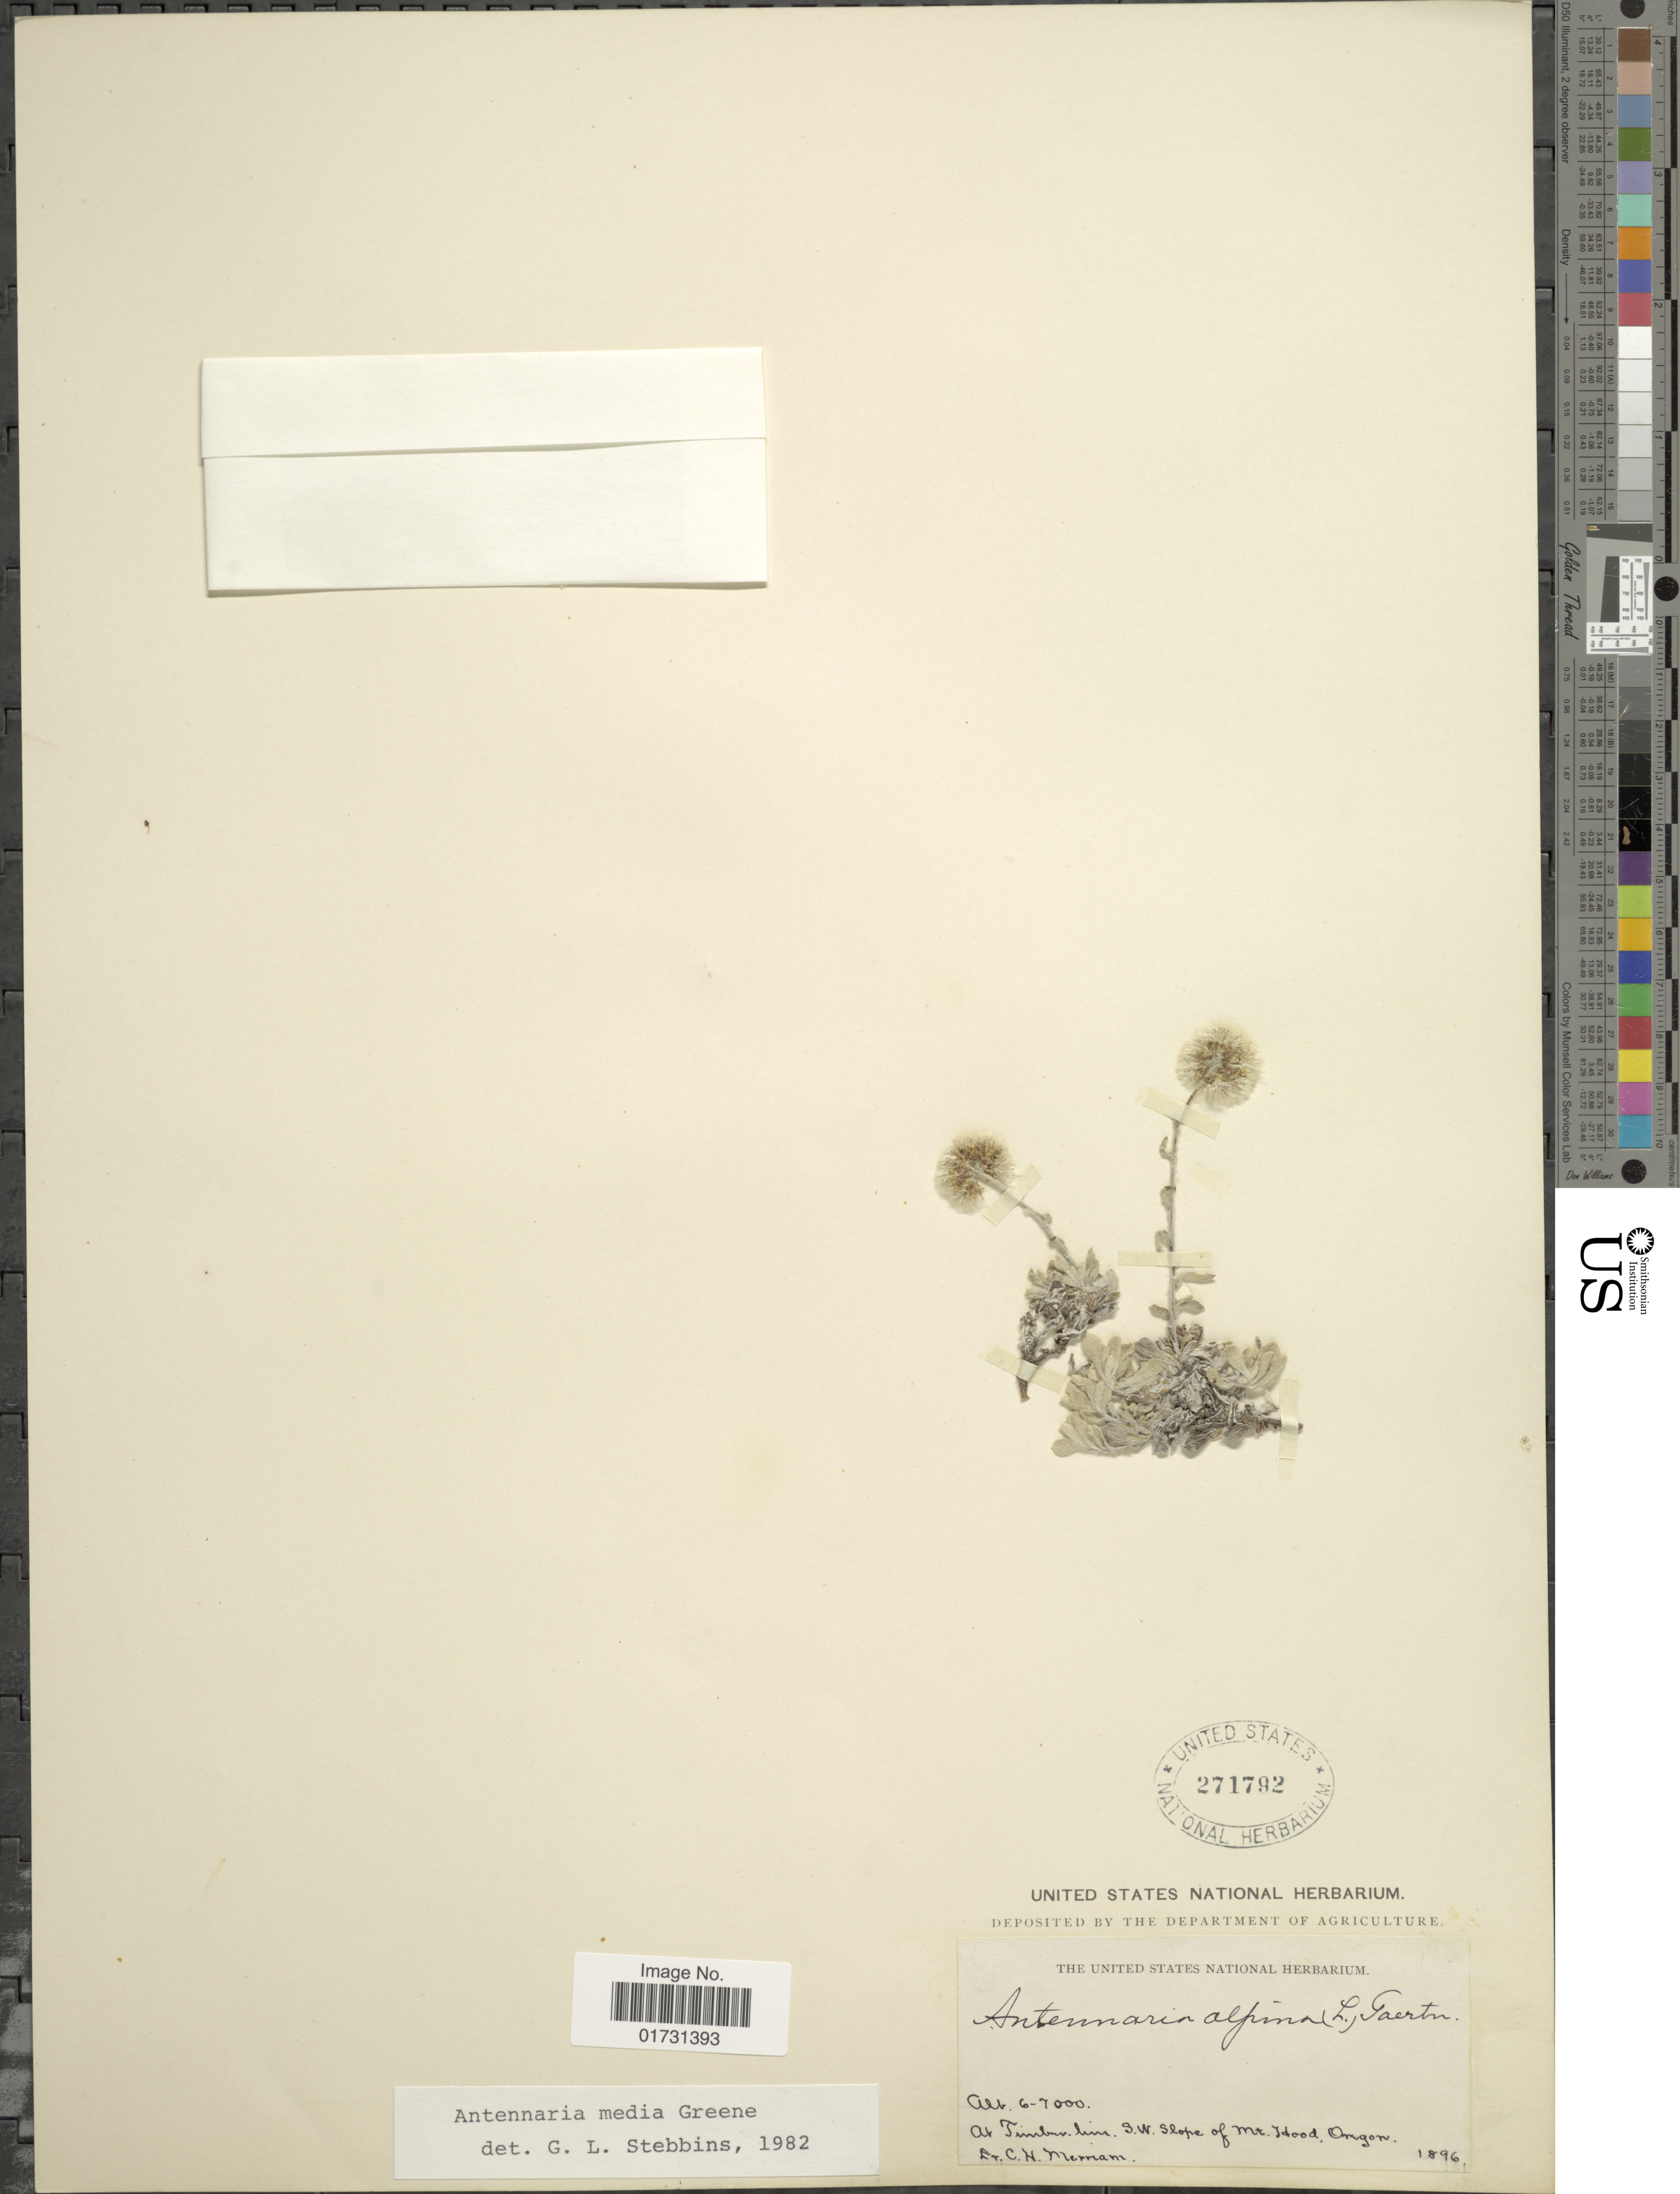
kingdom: Plantae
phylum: Tracheophyta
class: Magnoliopsida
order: Asterales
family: Asteraceae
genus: Antennaria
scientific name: Antennaria media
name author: Greene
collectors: C. Merriam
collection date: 1896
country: United States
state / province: Oregon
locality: At Timber line, S. W. slope of Mt. Hood, Oregon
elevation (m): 1829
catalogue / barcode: US 271792